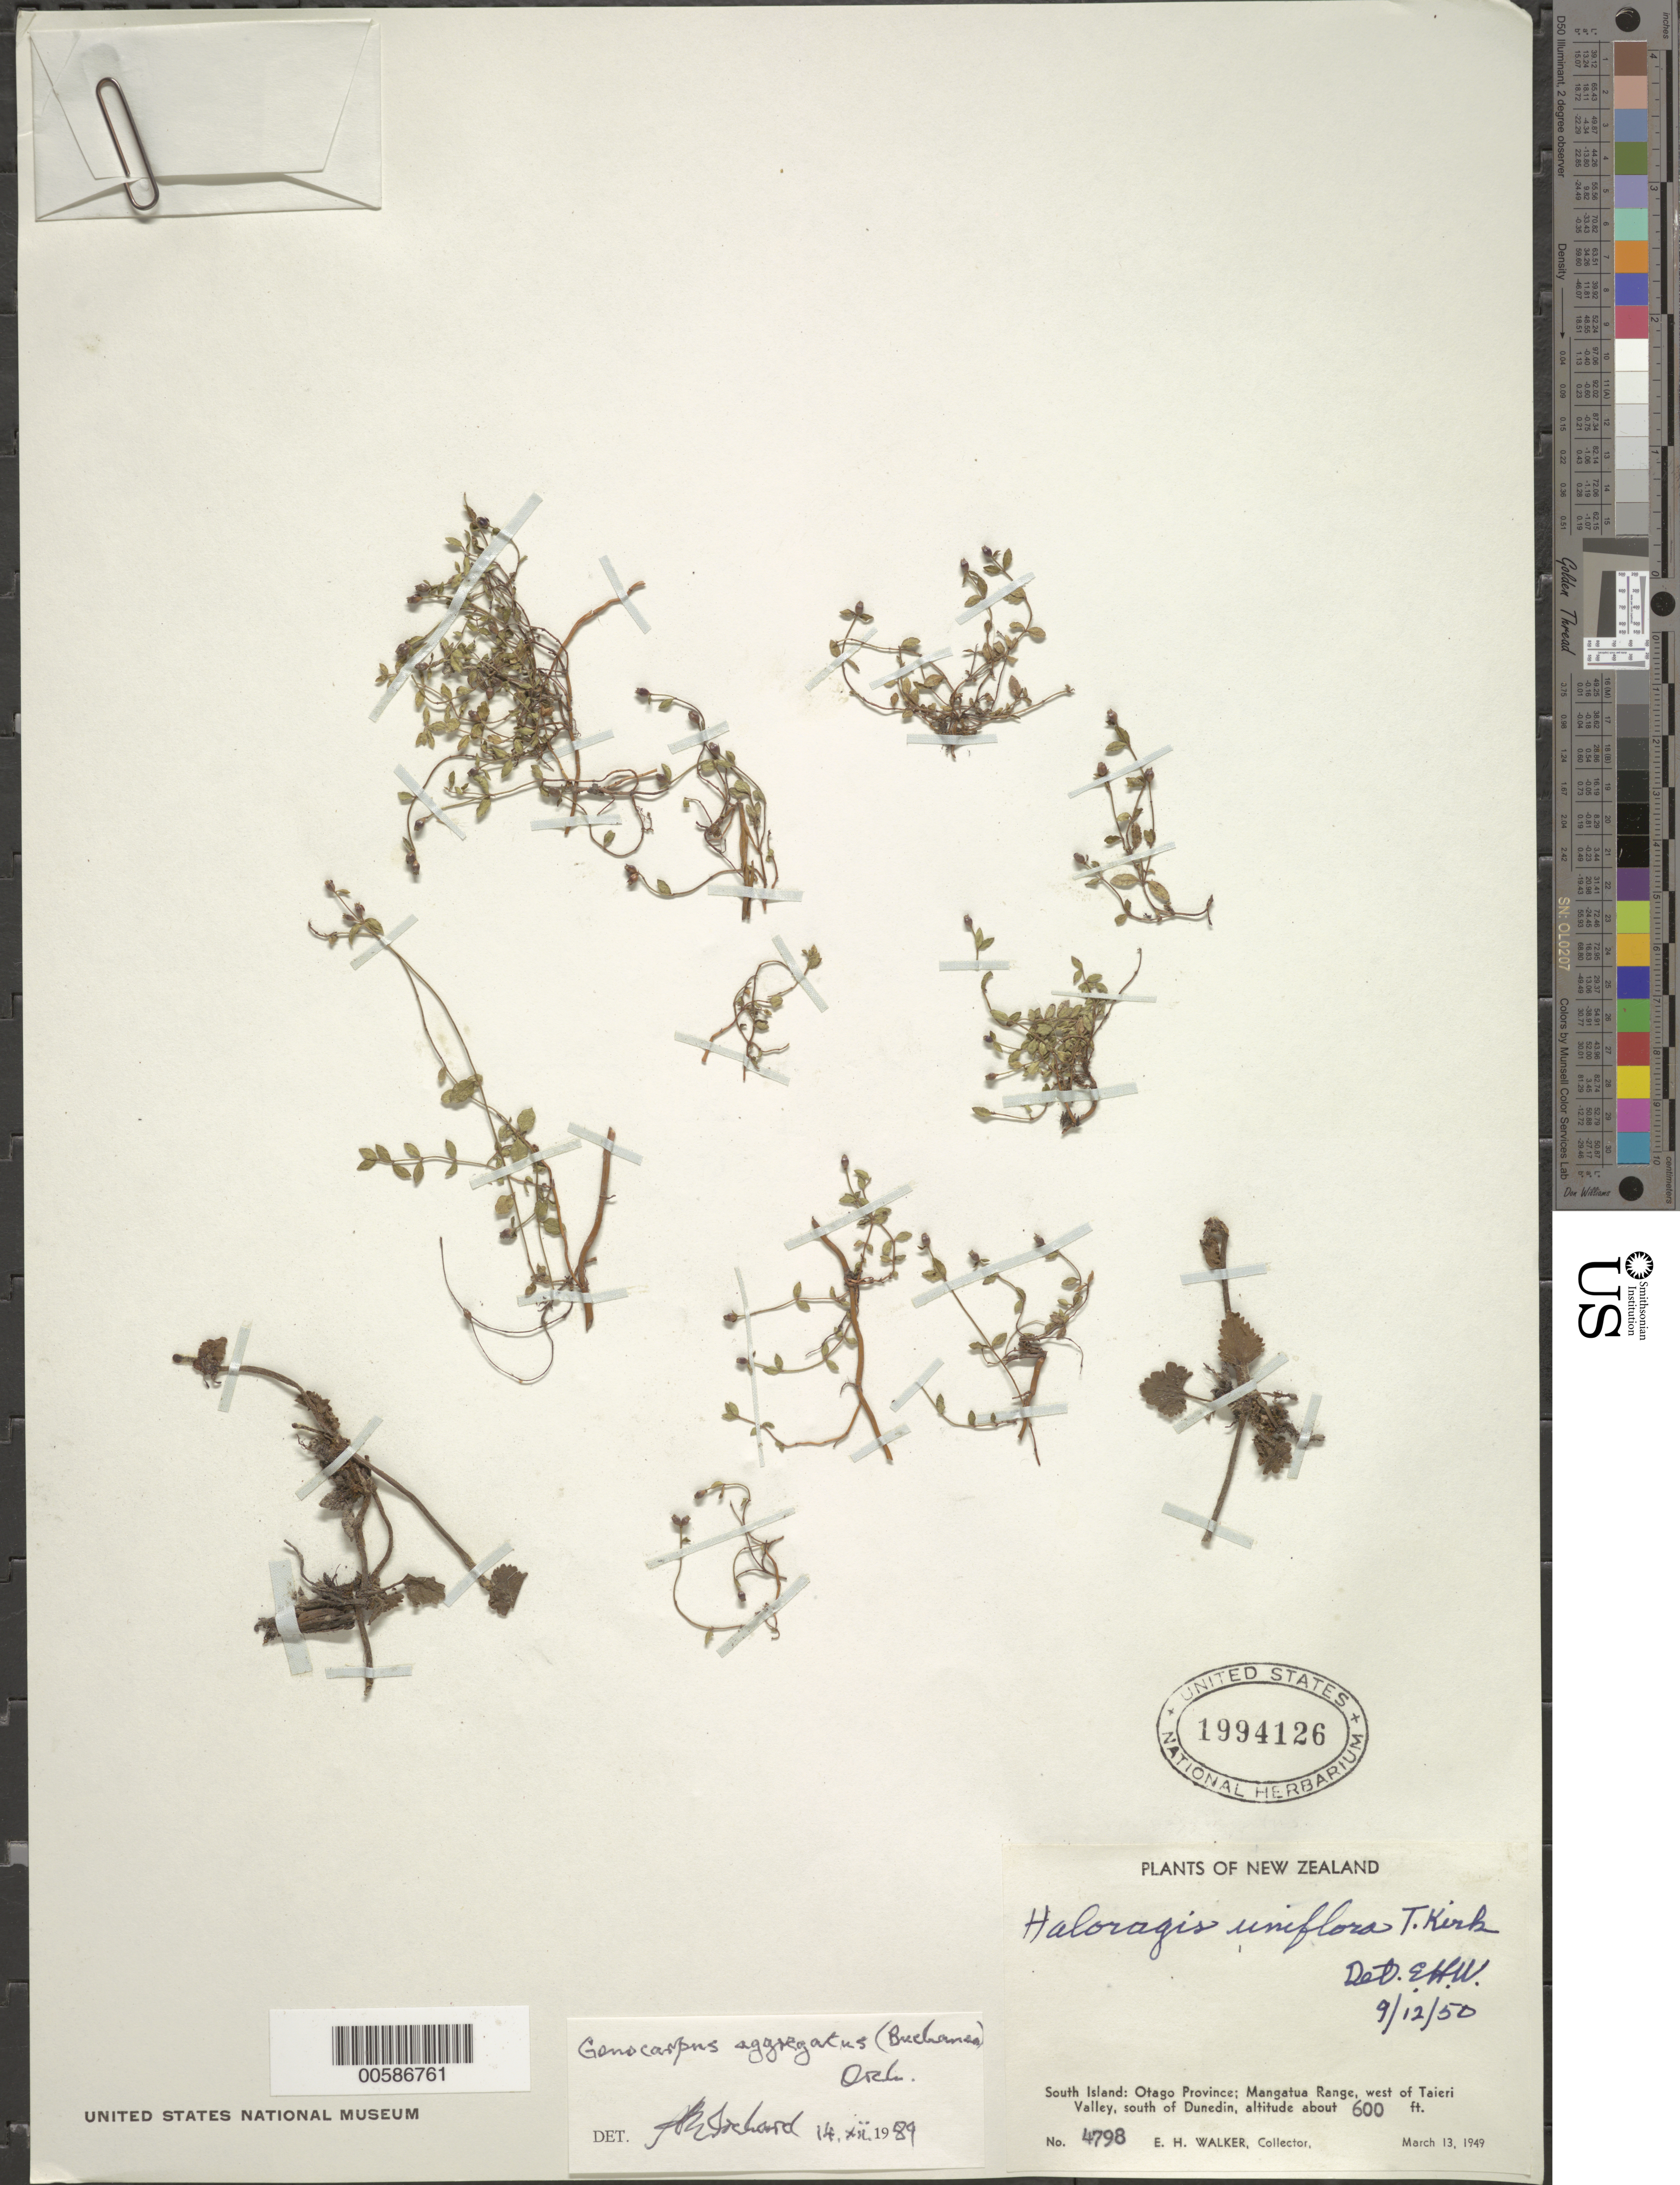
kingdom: Plantae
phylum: Tracheophyta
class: Magnoliopsida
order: Saxifragales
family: Haloragaceae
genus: Gonocarpus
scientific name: Gonocarpus aggregatus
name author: (Buchanan) Orchard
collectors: E. H. Walker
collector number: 4798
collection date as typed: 13 Mar 1949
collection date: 1949-03-13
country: New Zealand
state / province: Otago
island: South Island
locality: Mangatua Range, W of Taieri Valley, S of Dunedin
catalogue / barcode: US 1994126